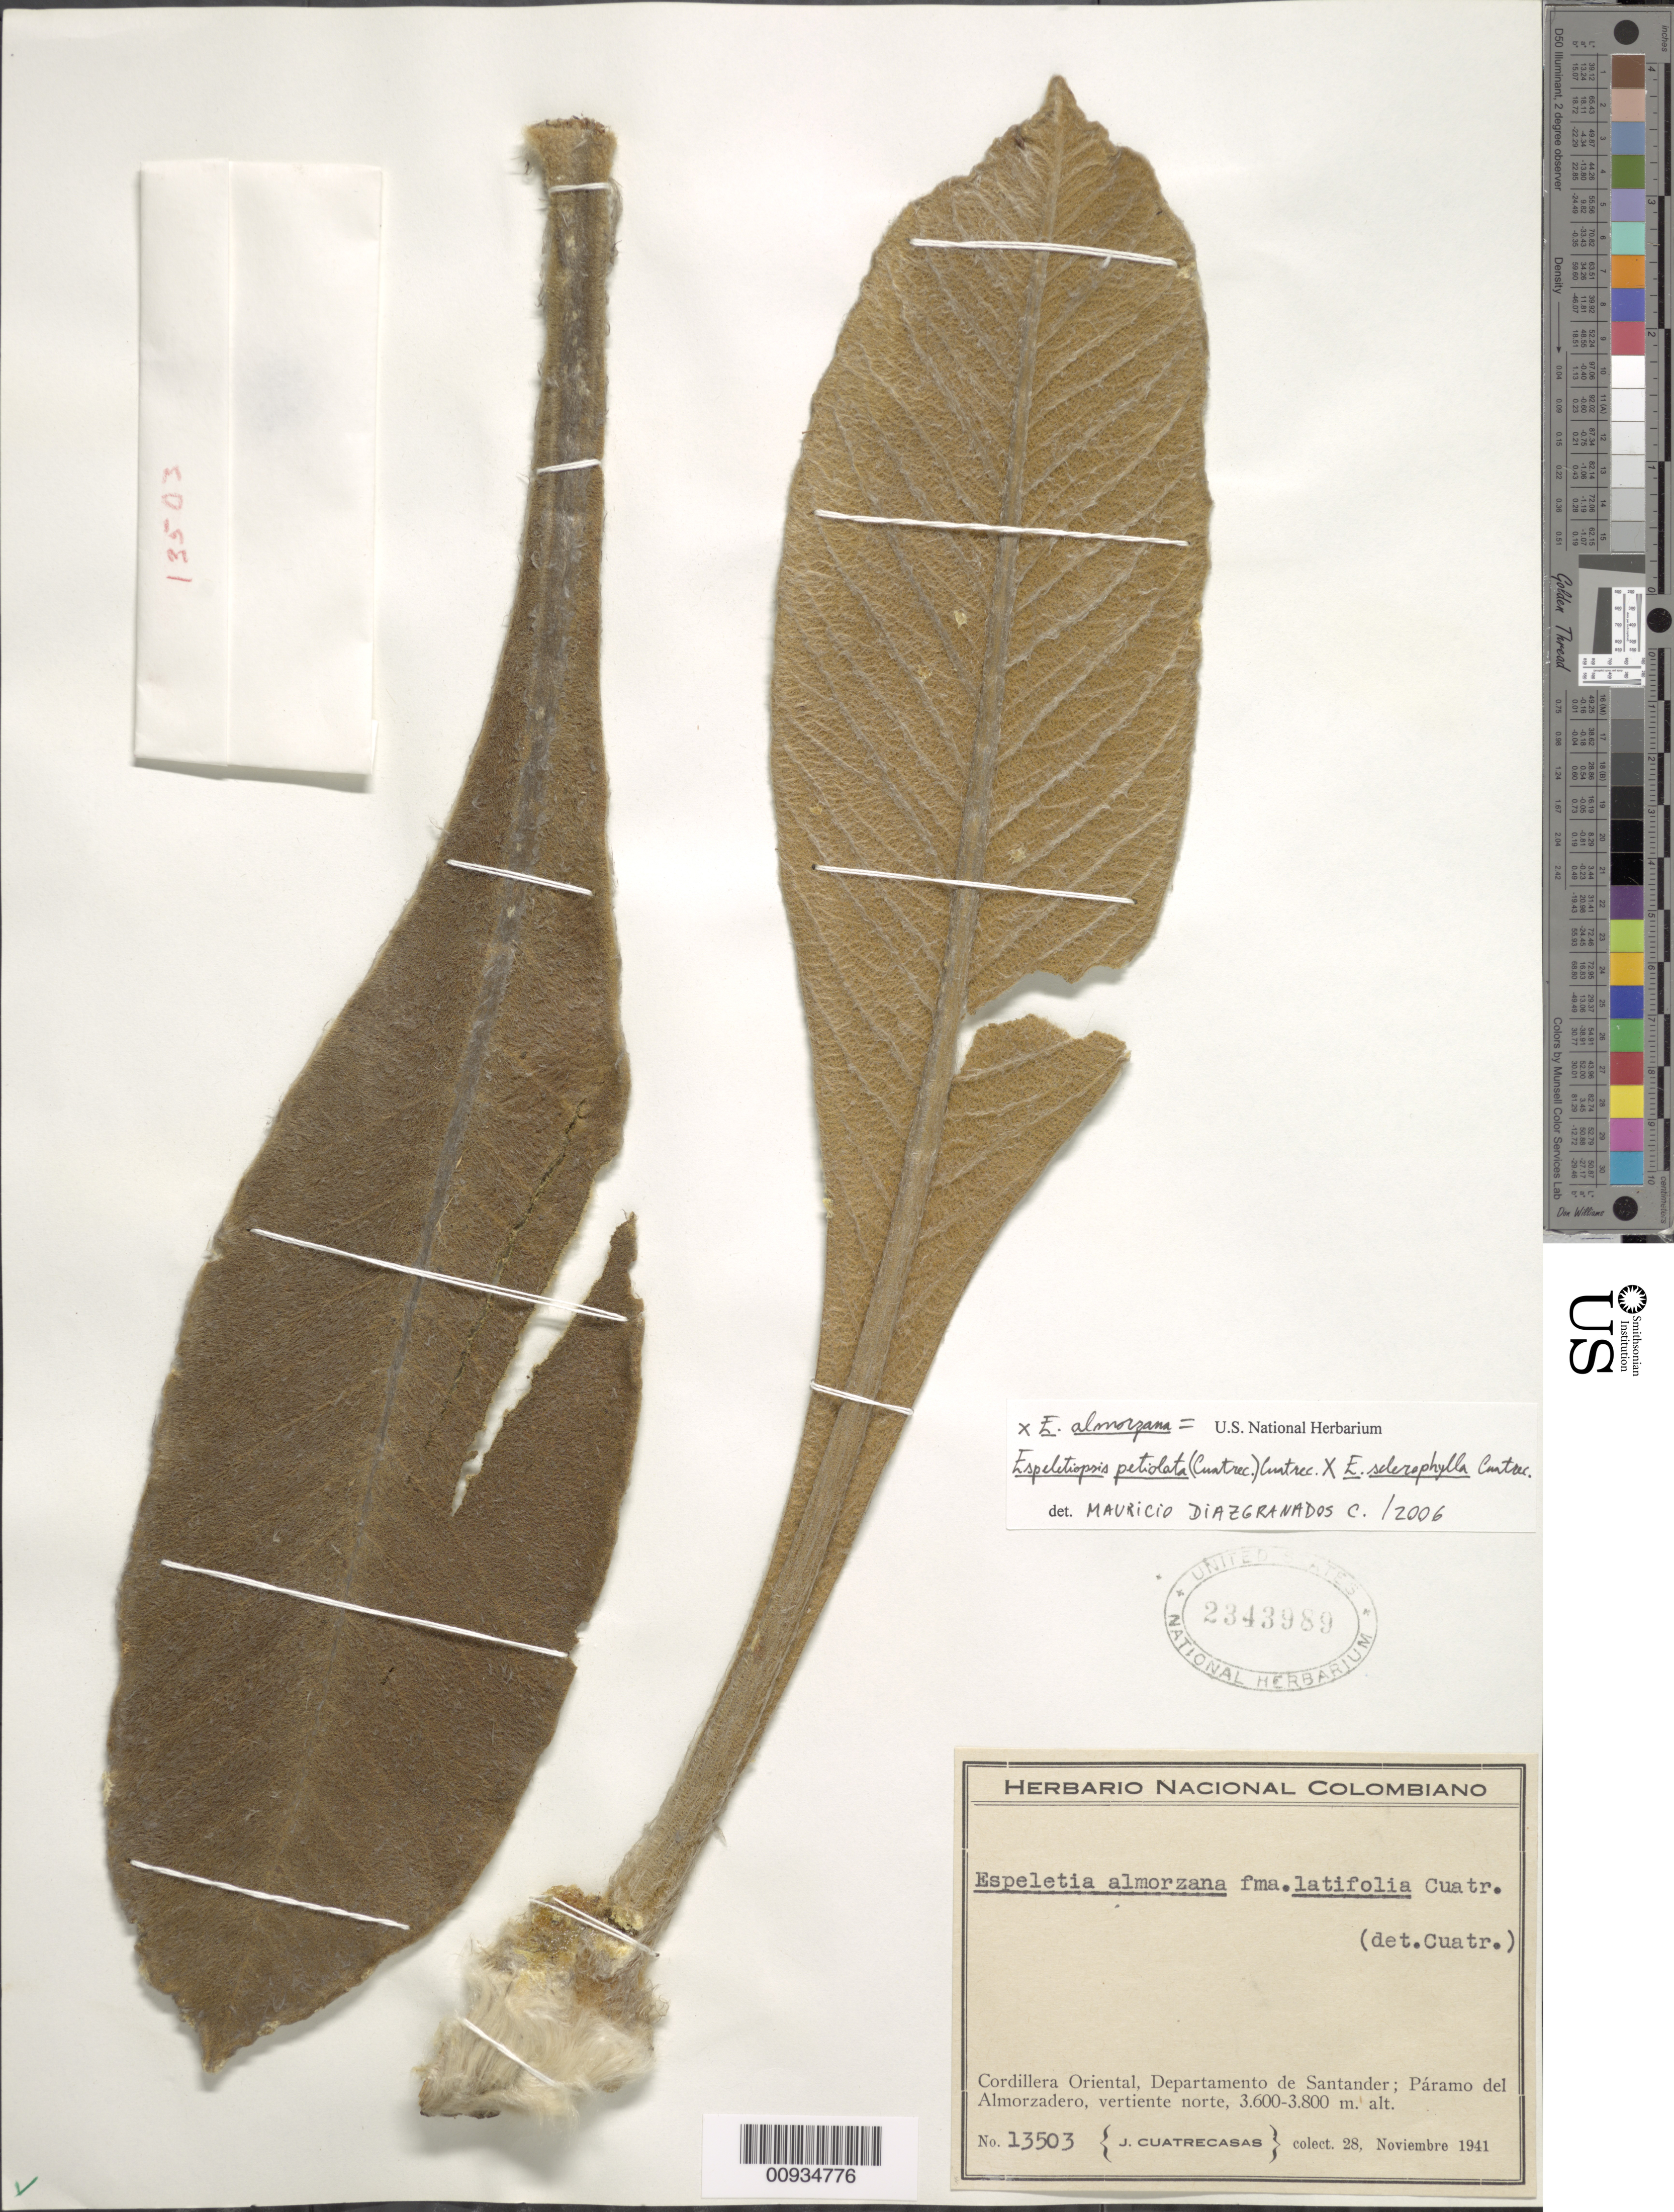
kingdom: Plantae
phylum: Tracheophyta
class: Magnoliopsida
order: Asterales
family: Asteraceae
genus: Espeletiopsis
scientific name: Espeletiopsis x almorazana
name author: Cuatrec.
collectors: J. Cuatrecasas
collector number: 13503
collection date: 1941-11-28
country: Colombia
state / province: Santander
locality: Páramo de Almorzadero. Vertiente norte.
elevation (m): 3600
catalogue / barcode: US 2343989